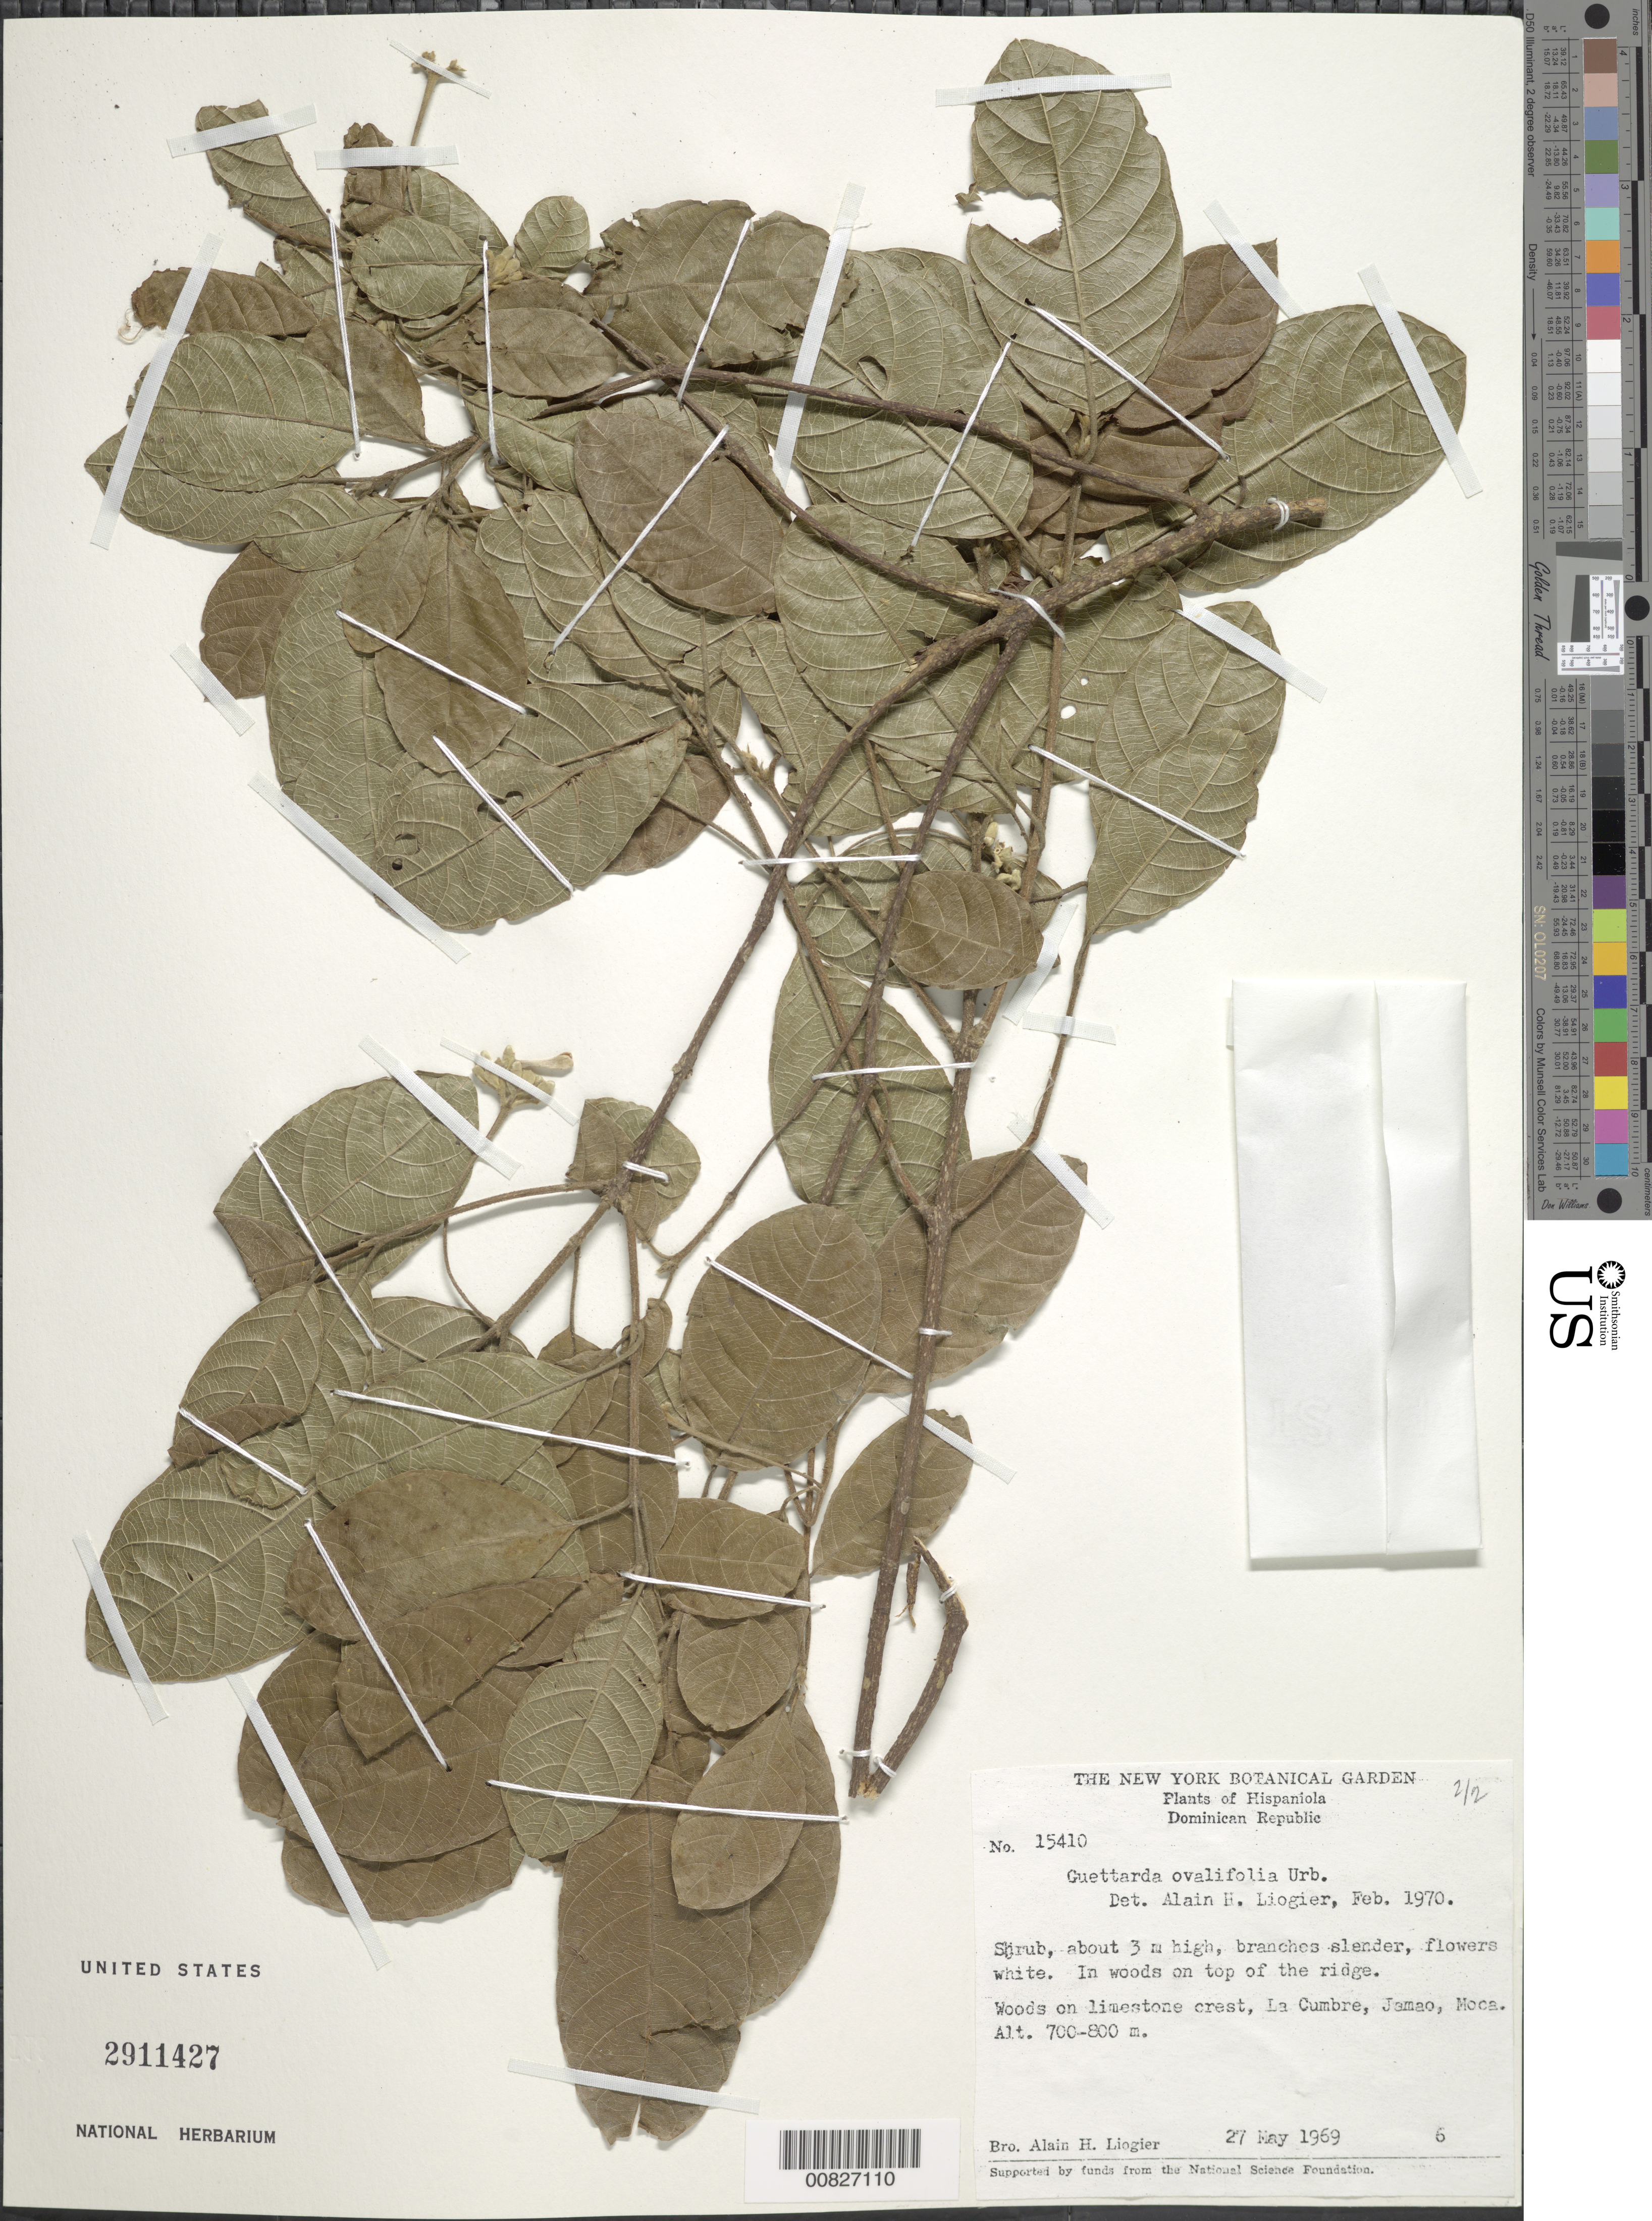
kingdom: Plantae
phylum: Tracheophyta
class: Magnoliopsida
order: Gentianales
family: Rubiaceae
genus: Guettarda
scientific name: Guettarda ovalifolia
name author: Urb.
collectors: A. H. Liogier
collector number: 15410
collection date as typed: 27 May 1969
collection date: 1969-05-27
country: Dominican Republic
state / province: Espaillat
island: Hispaniola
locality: La Cumbre, Jamao, Moca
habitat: In woods at top of ridge on limestone crest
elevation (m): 700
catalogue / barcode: US 2911427